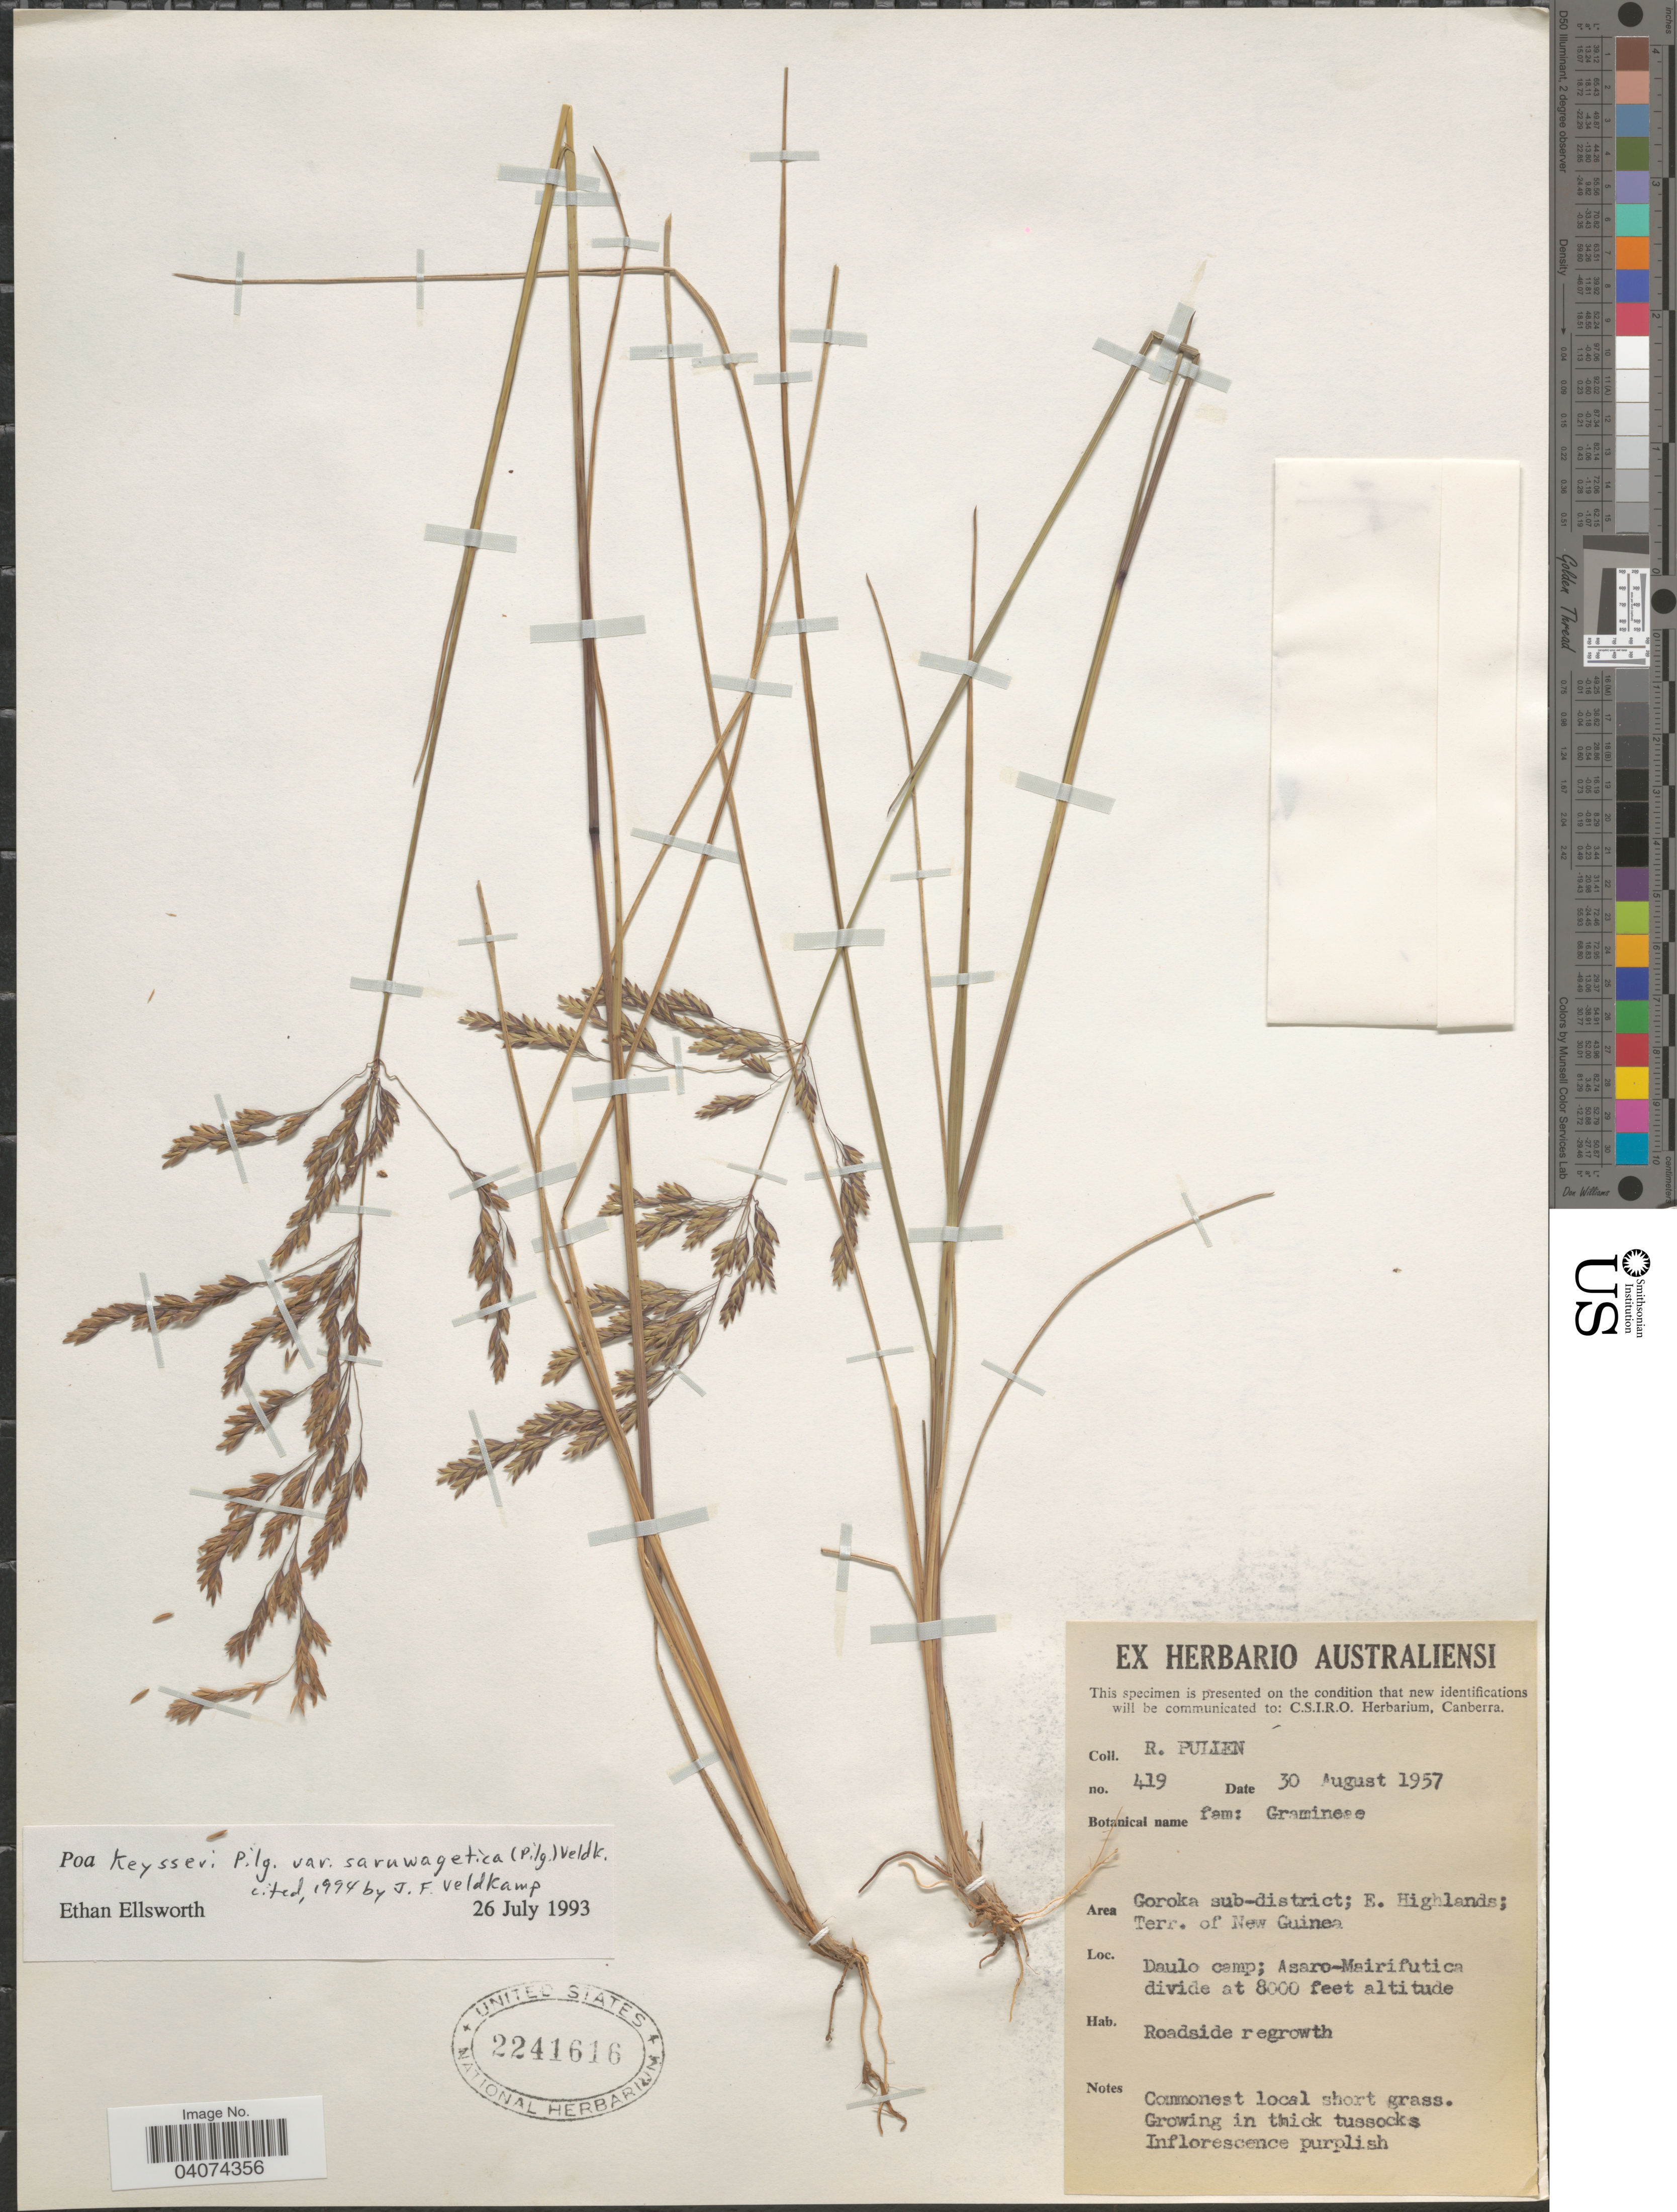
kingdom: Plantae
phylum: Tracheophyta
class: Liliopsida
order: Poales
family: Poaceae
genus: Poa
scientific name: Poa keysseri subsp. saruwagetica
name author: (Pilg.) Veldkamp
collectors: R. Pullen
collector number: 419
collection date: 1957-08-30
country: Papua New Guinea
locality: Goroka sub-district; E. Highlands; Terr. of New Guinea. Daulo camp; Asaro-Mairifutica divide.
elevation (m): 2438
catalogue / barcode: US 2241616